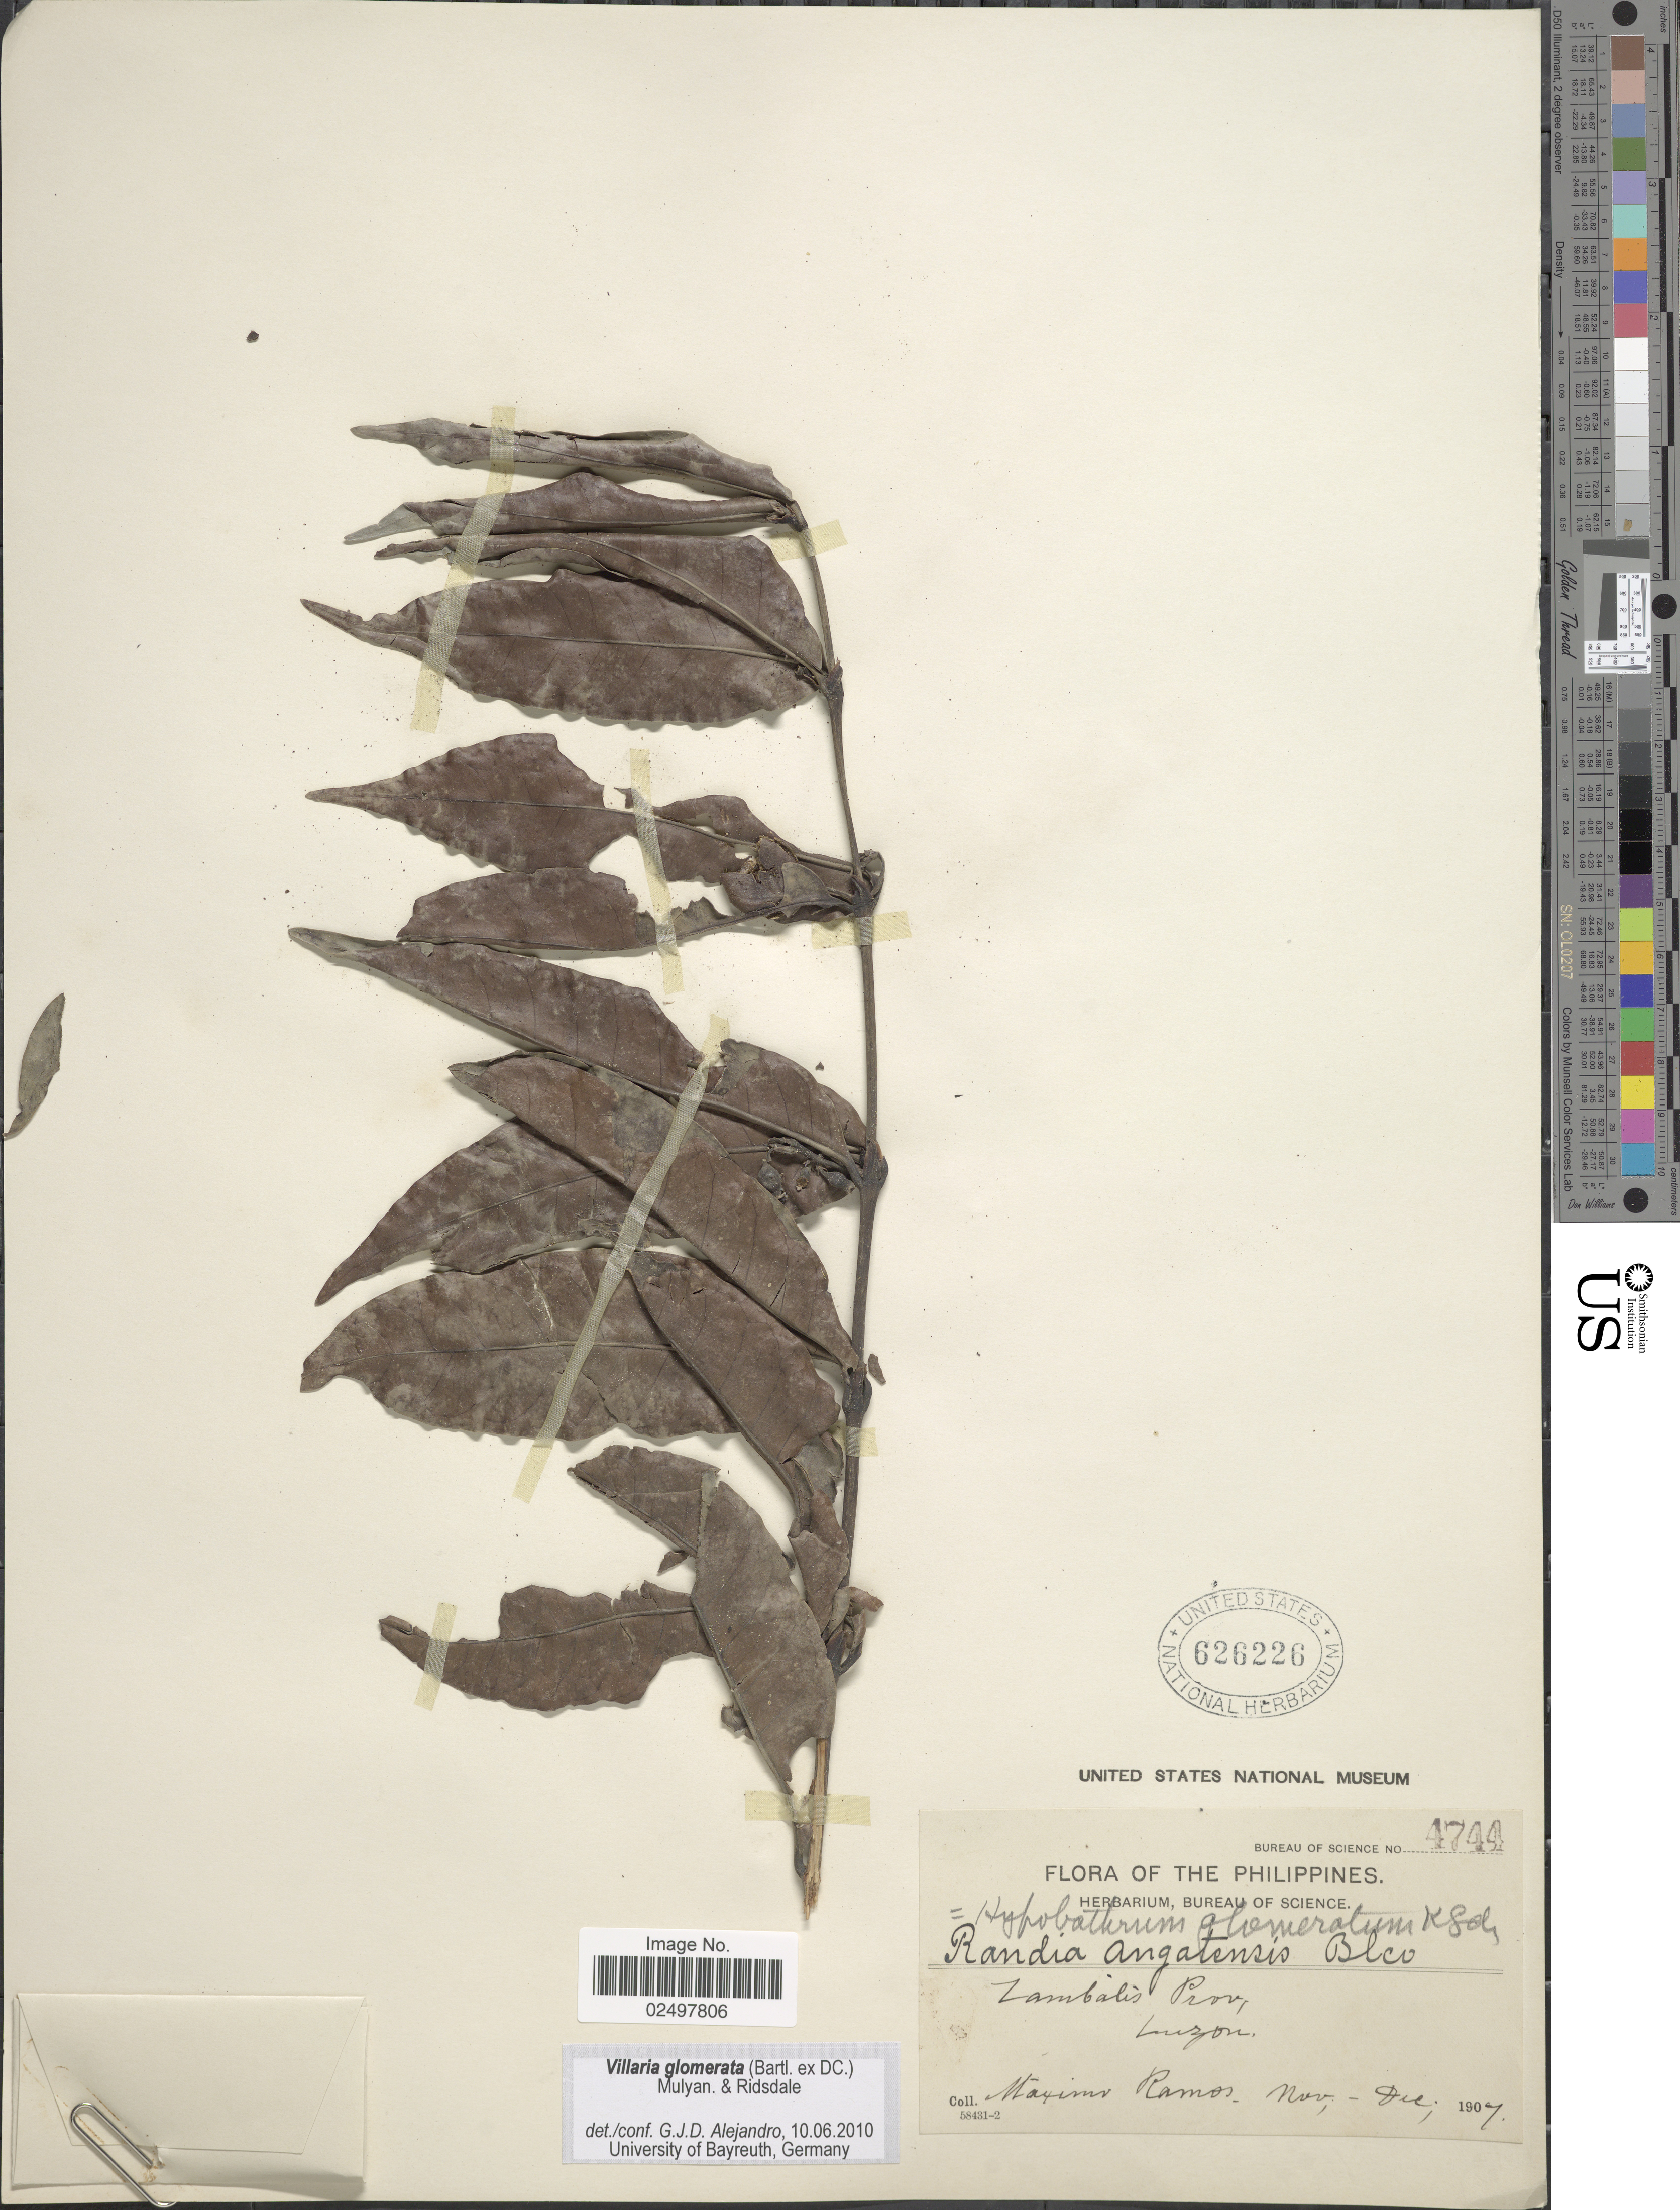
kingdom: Plantae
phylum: Tracheophyta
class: Magnoliopsida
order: Gentianales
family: Rubiaceae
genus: Villaria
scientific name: Villaria glomerata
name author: (Bartl. ex DC.) Mulyan. & Ridsdale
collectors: M. Ramos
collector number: Bureau of Science 4744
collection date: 1907-11/1907-12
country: Philippines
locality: Zambalis Prov., Luzon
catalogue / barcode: US 626226